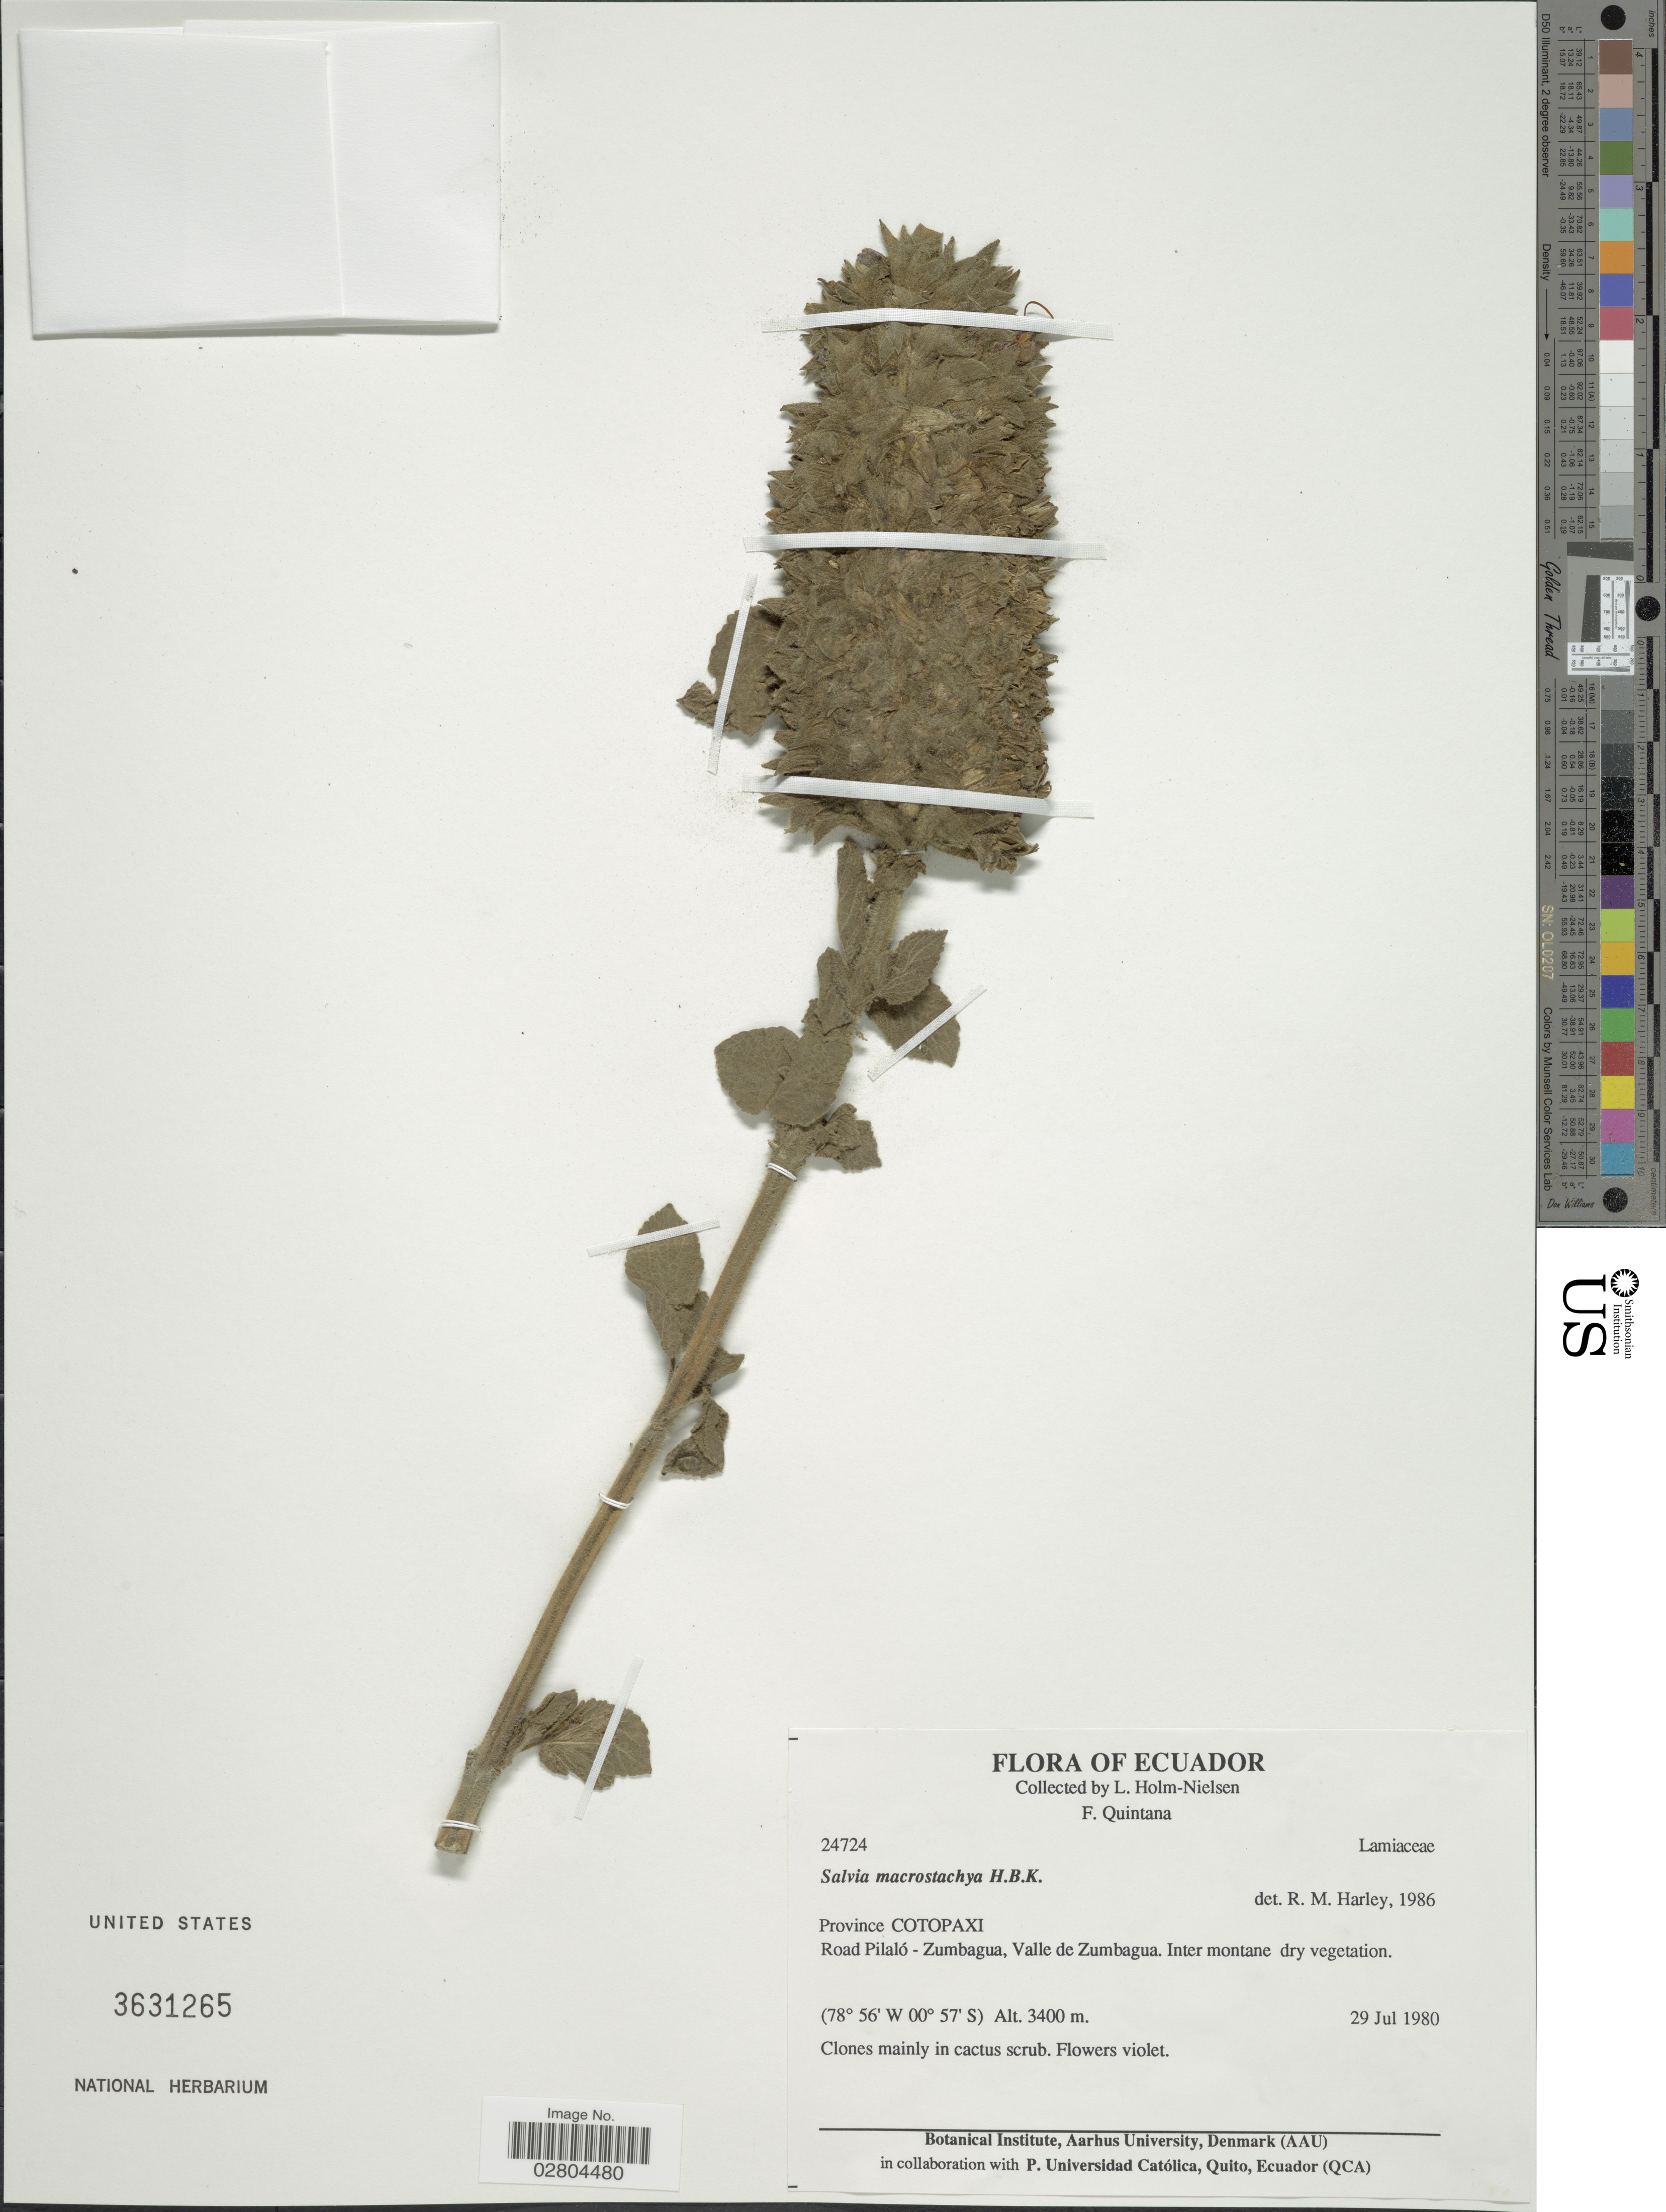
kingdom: Plantae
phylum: Tracheophyta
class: Magnoliopsida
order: Lamiales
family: Lamiaceae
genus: Salvia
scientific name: Salvia macrostachya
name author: Kunth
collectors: L. Holm-Nielsen & F. Quintana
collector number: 24724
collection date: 1980-07-29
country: Ecuador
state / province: Cotopaxi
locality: Province Cotopaxi. Road Pilaló- Zumbagua, Valle de Zumbagua.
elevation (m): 3400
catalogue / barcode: US 3631265